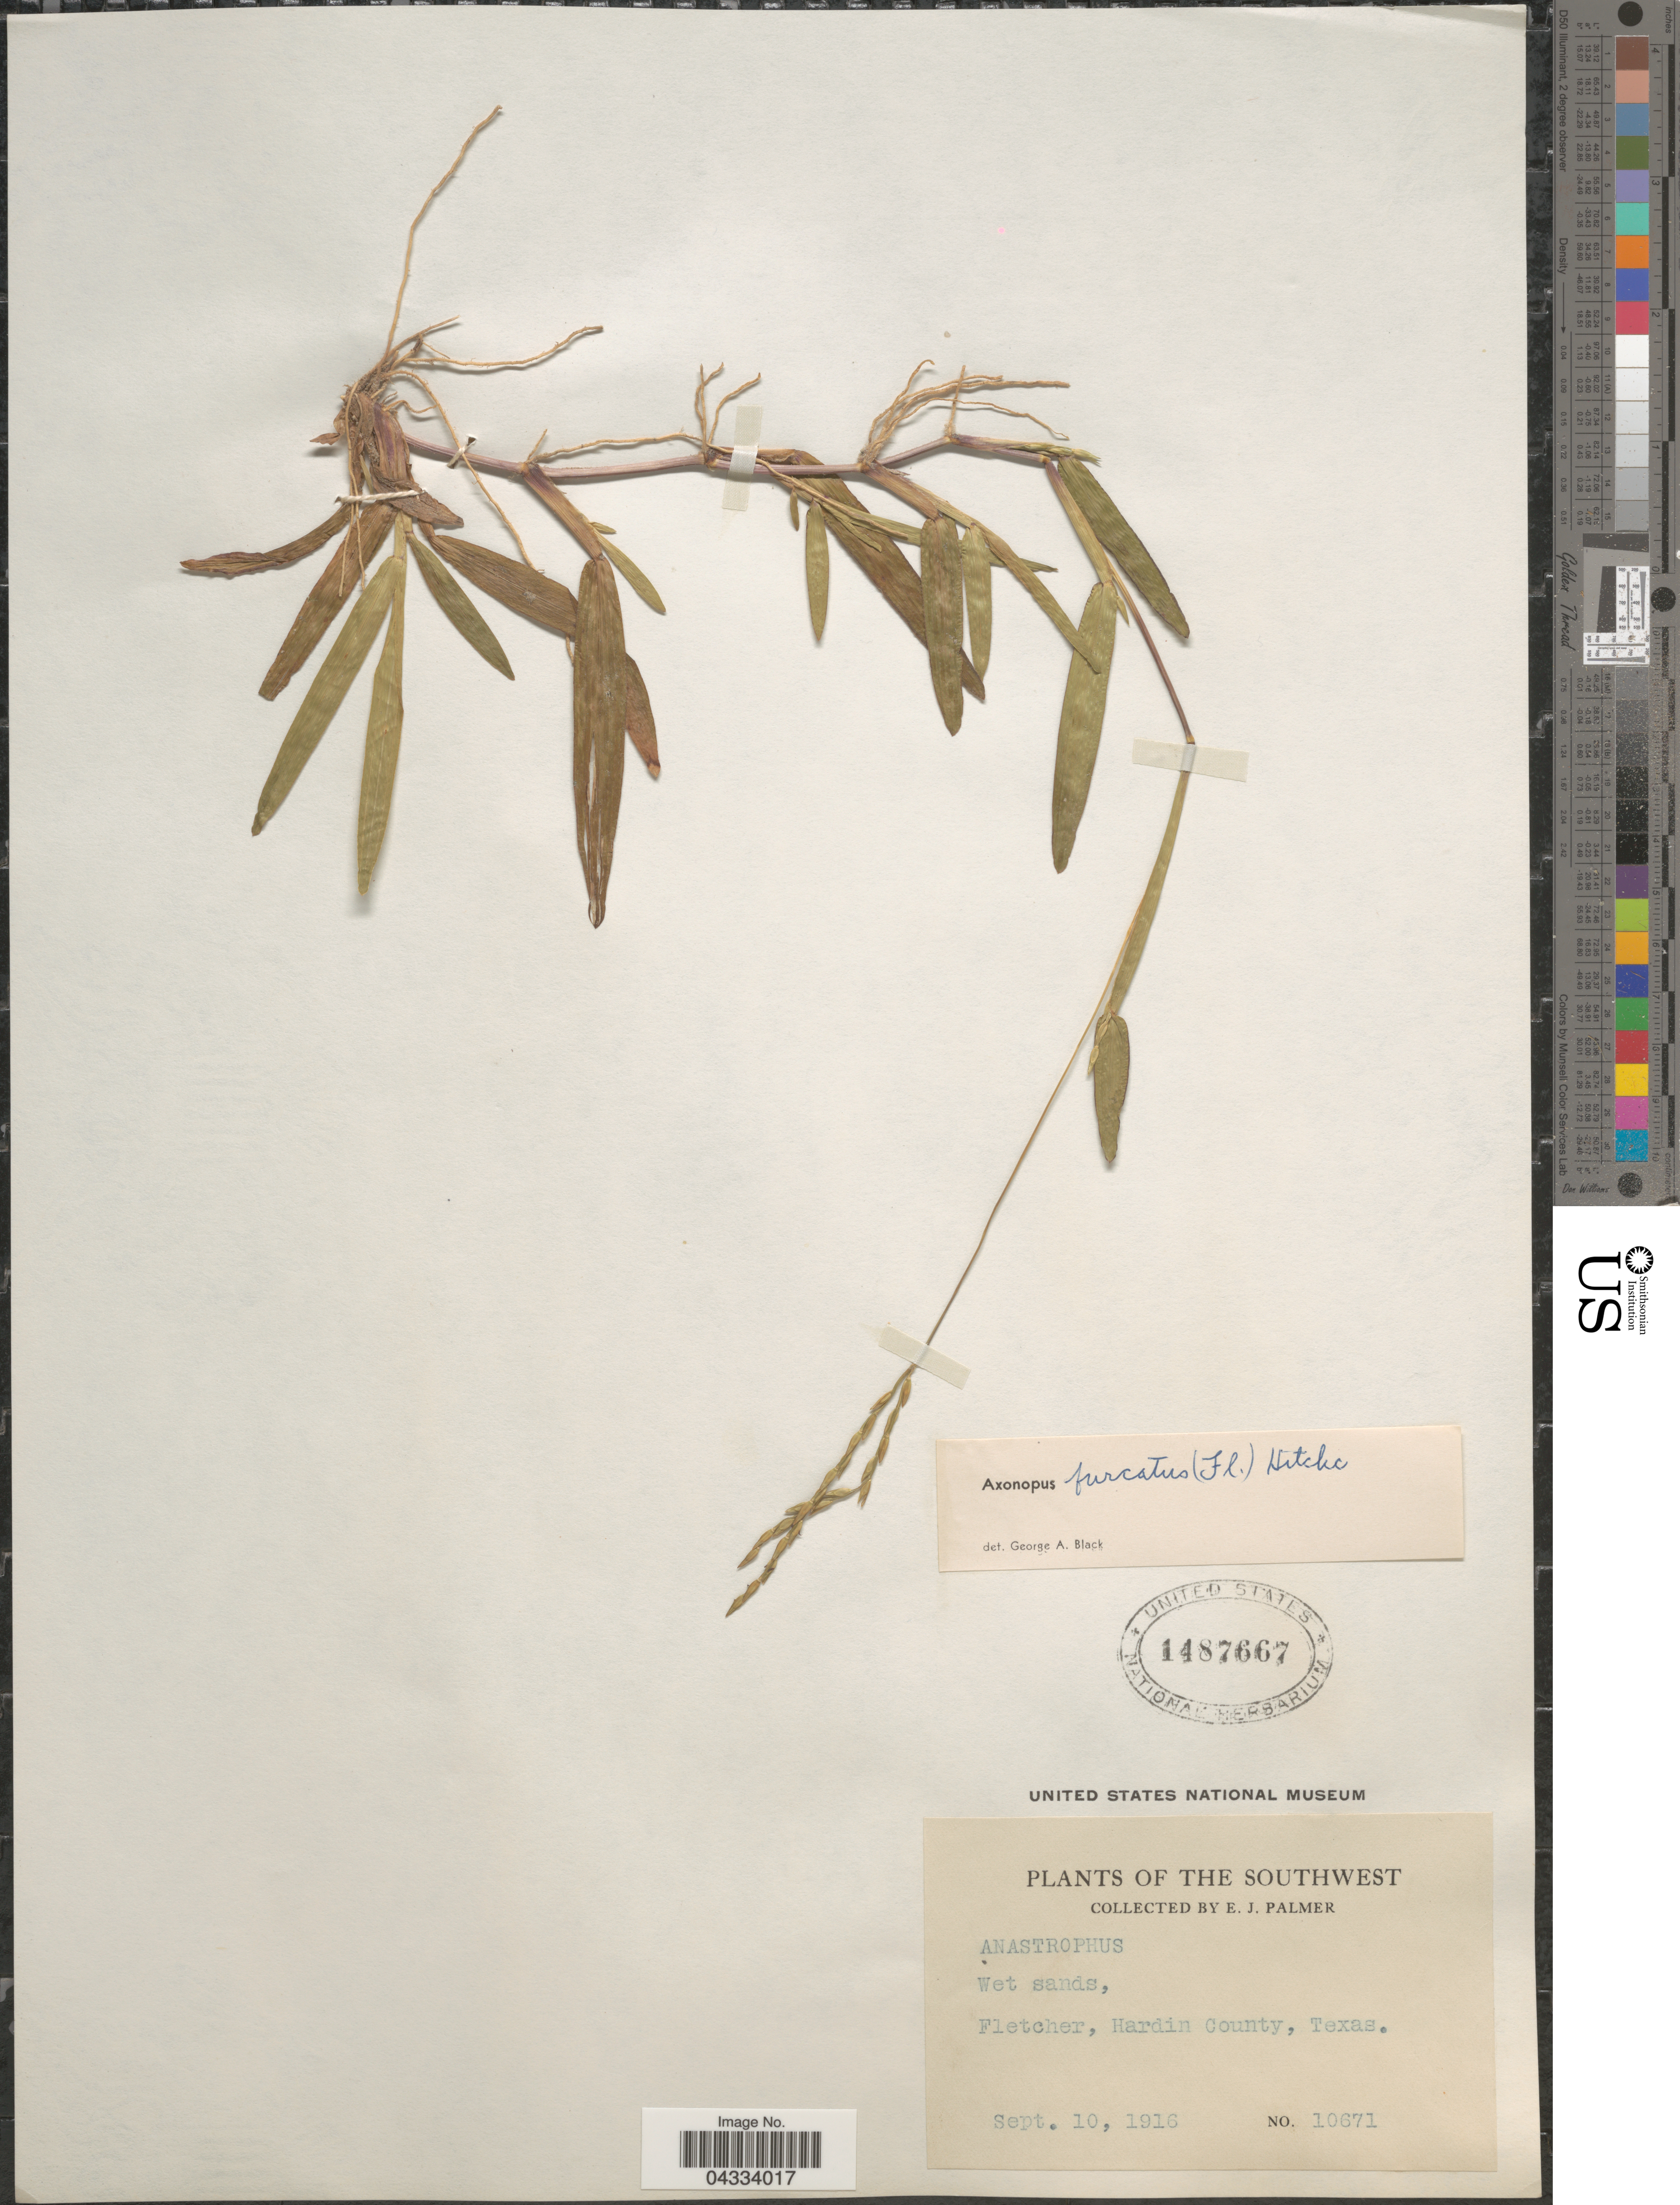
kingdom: Plantae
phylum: Tracheophyta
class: Liliopsida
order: Poales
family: Poaceae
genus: Axonopus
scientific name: Axonopus furcatus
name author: (Flüggé) Hitchc.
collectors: E. J. Palmer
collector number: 10671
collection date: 1916-09-10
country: United States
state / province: Texas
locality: The Southwest. Fletcher, Hardin County.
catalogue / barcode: US 1487667